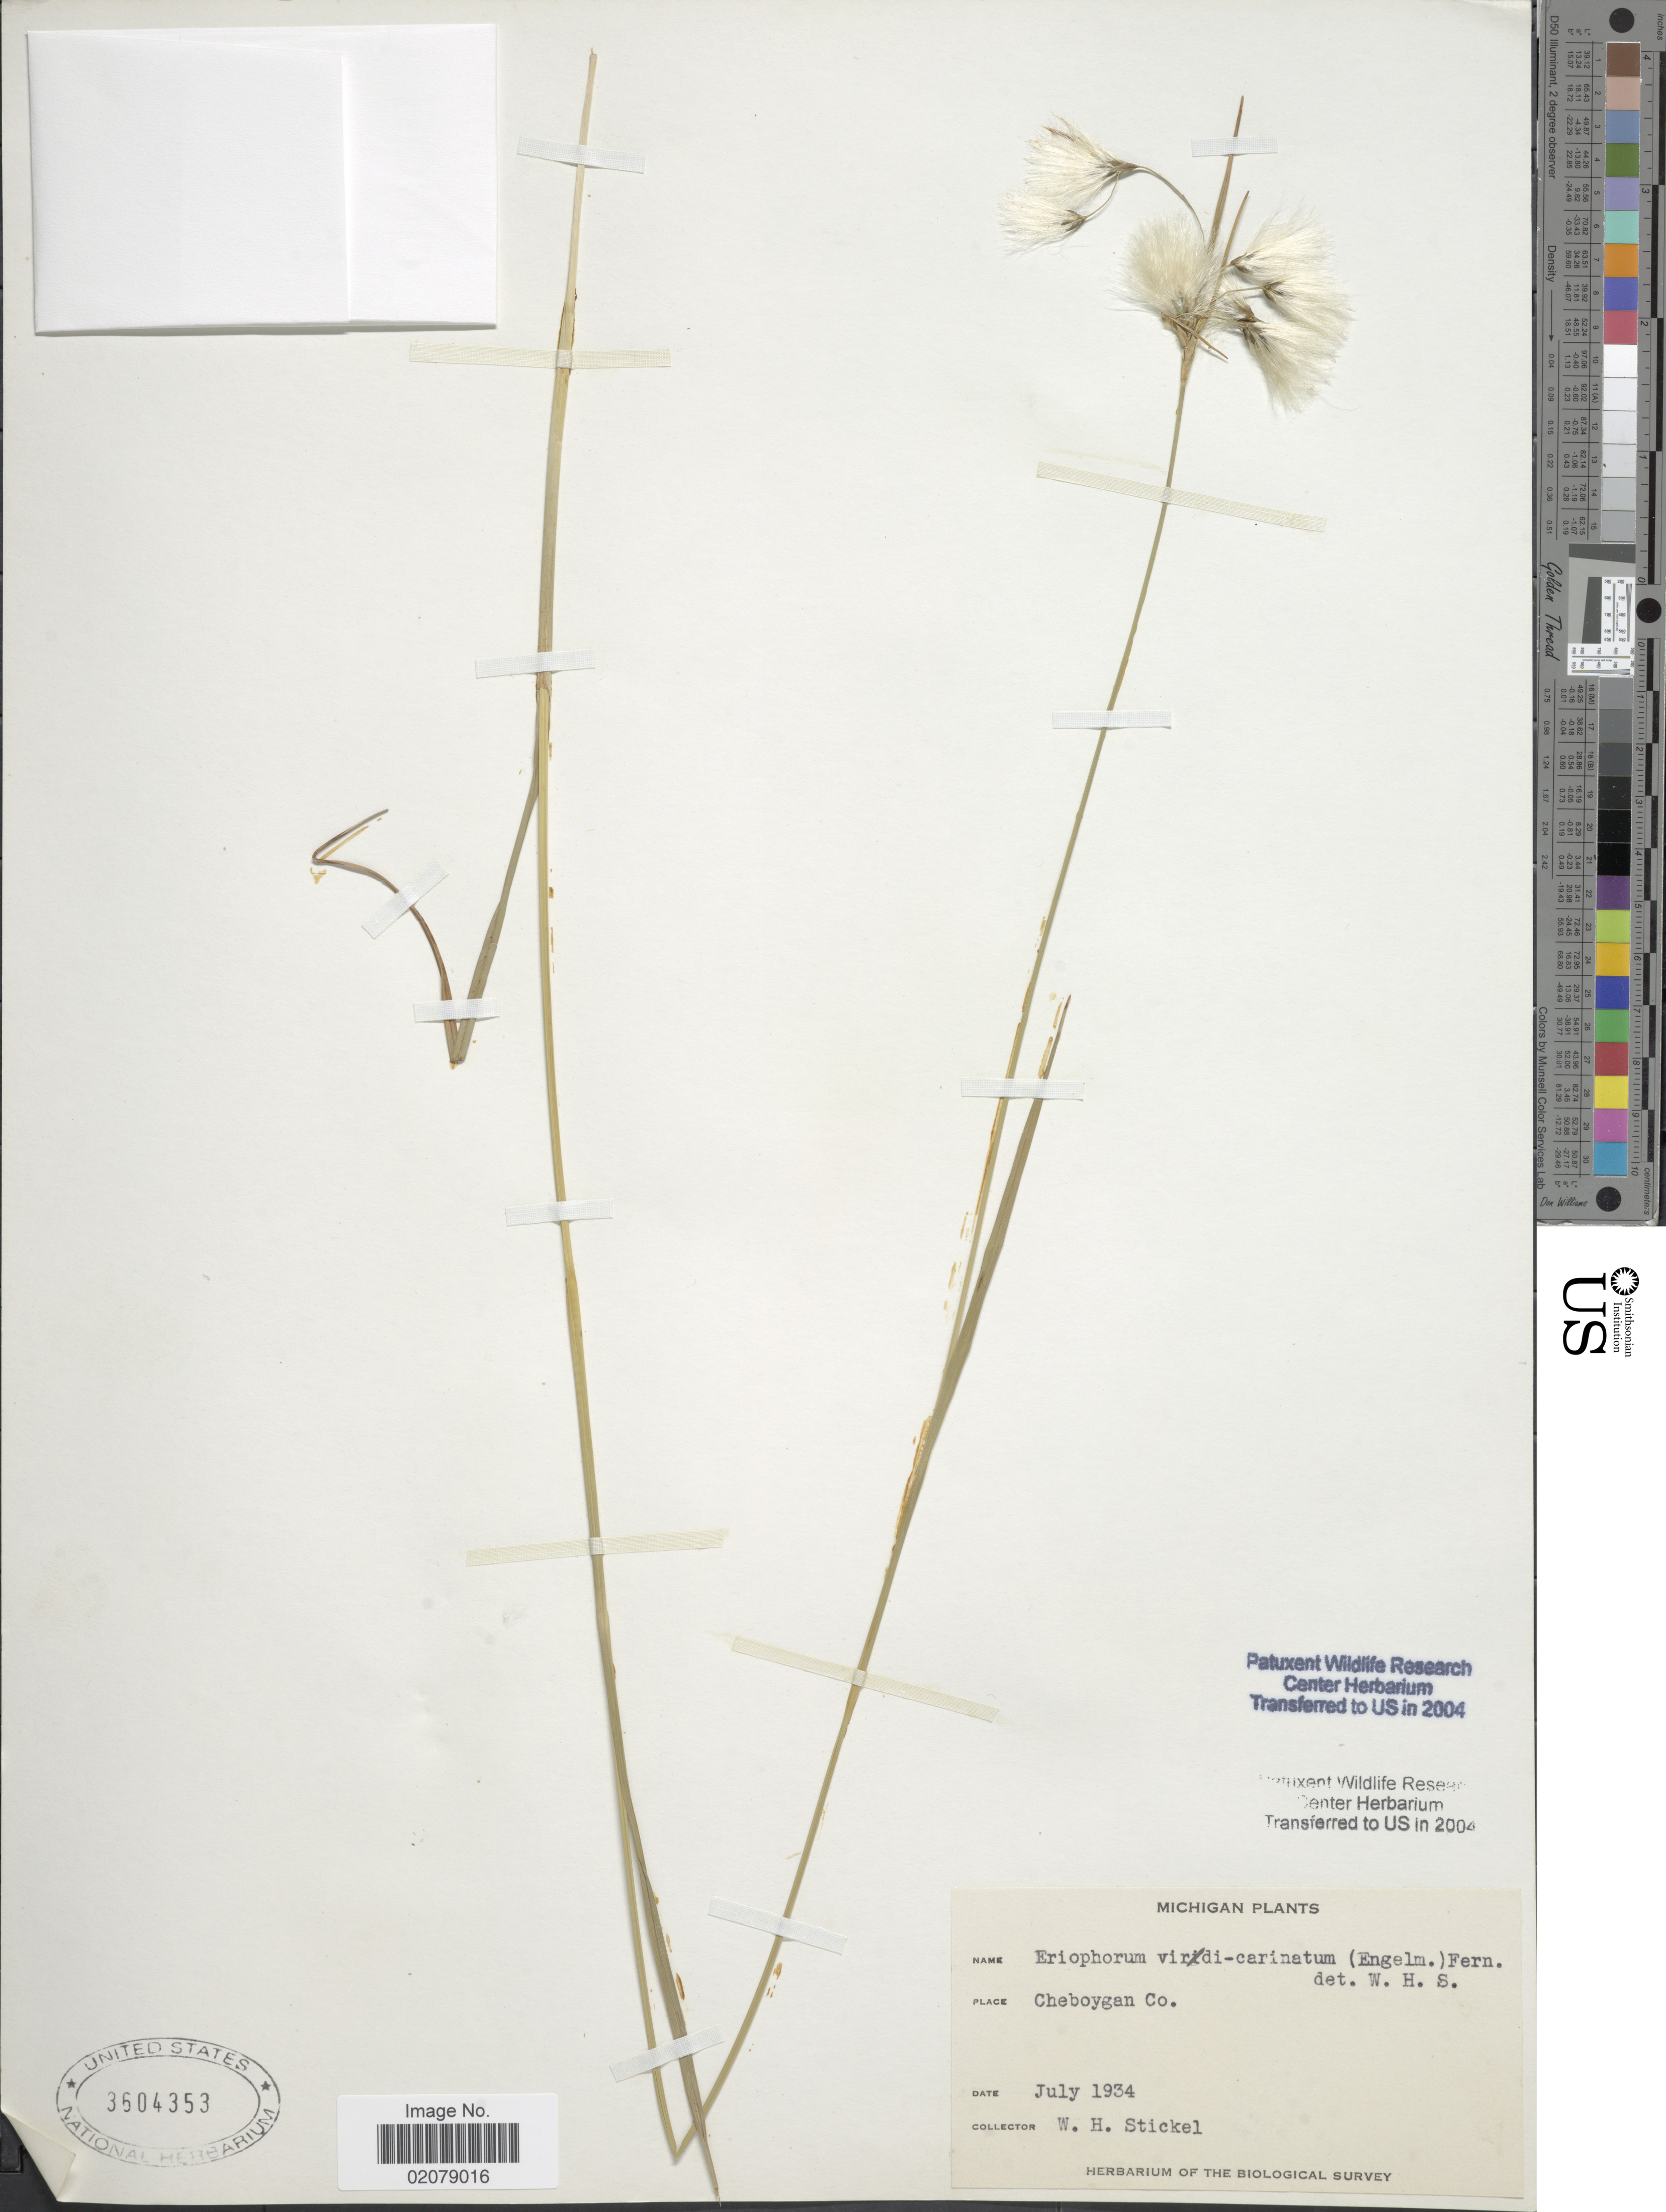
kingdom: Plantae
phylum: Tracheophyta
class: Liliopsida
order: Poales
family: Cyperaceae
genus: Eriophorum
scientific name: Eriophorum viridicarinatum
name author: (Englem.) Fernald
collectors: W. Stickel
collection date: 1934-07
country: United States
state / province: Michigan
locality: Cheboygan Co.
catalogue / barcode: US 3604353